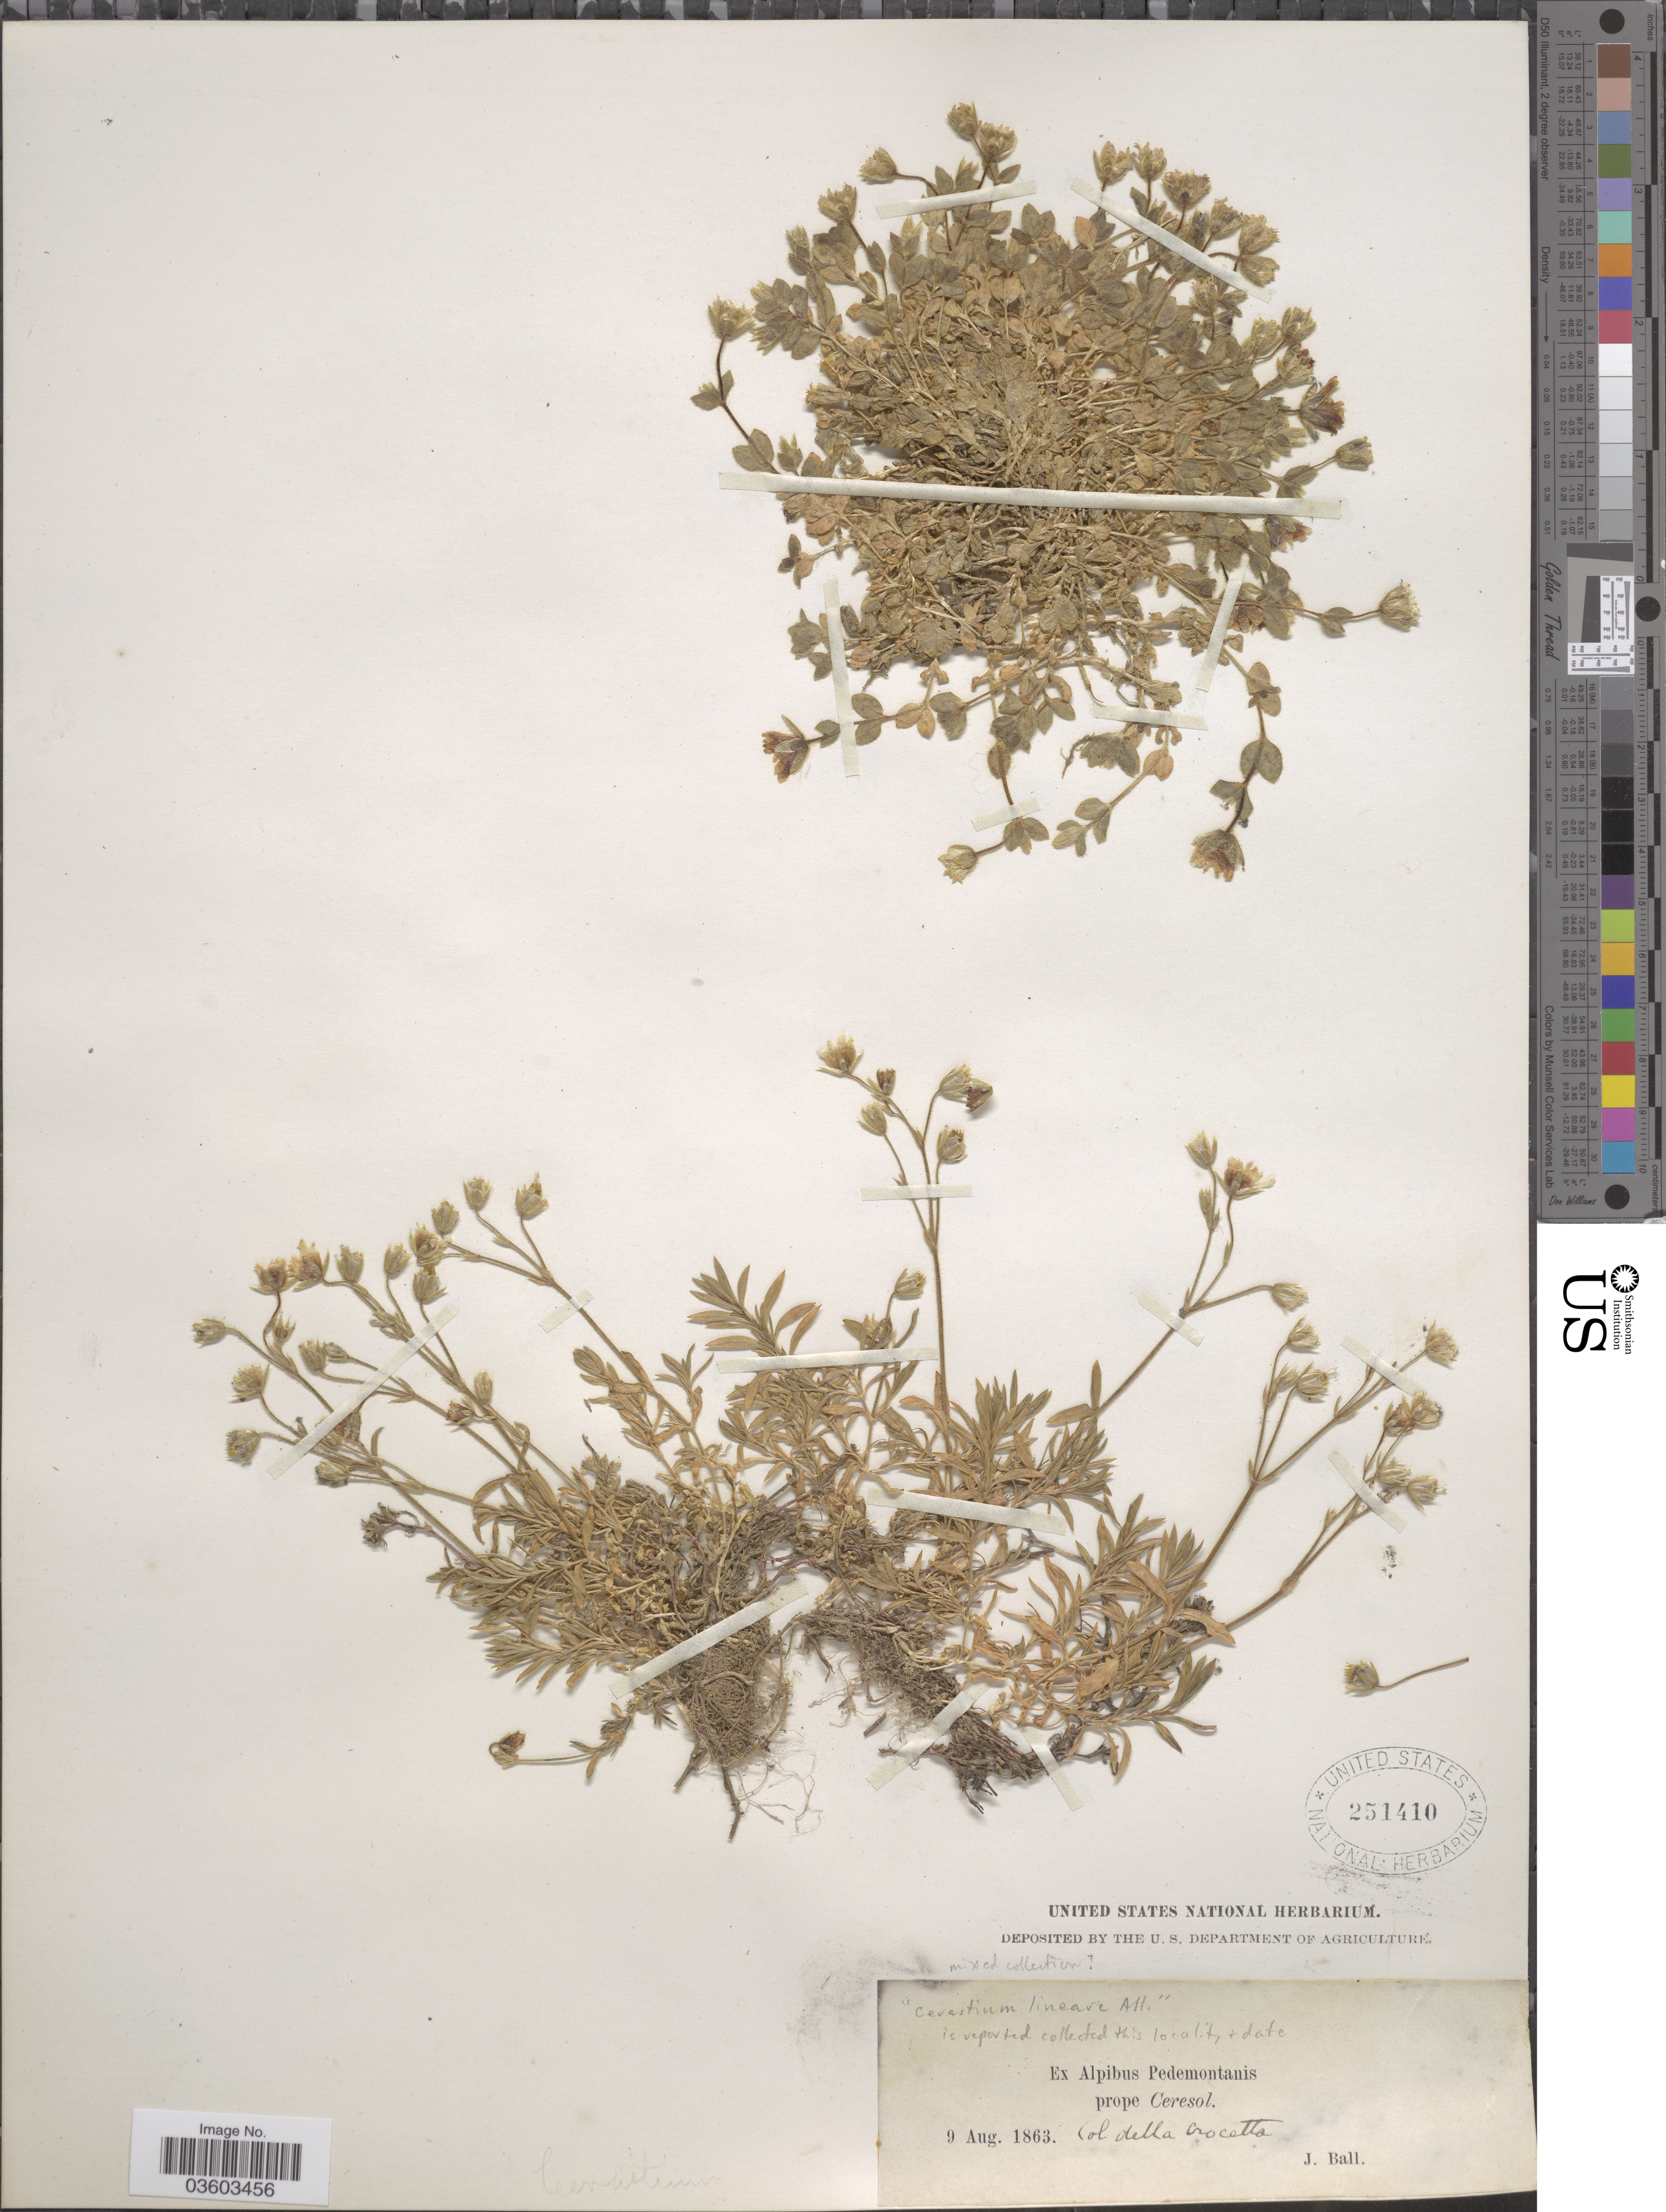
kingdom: Plantae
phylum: Tracheophyta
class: Magnoliopsida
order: Caryophyllales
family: Caryophyllaceae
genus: Cerastium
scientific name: Cerastium sp.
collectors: J. Ball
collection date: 1863-08-09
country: Italy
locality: Ex Alpibus Pedemontanis prope Ceresol. Della crocetta.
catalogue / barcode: US 251410